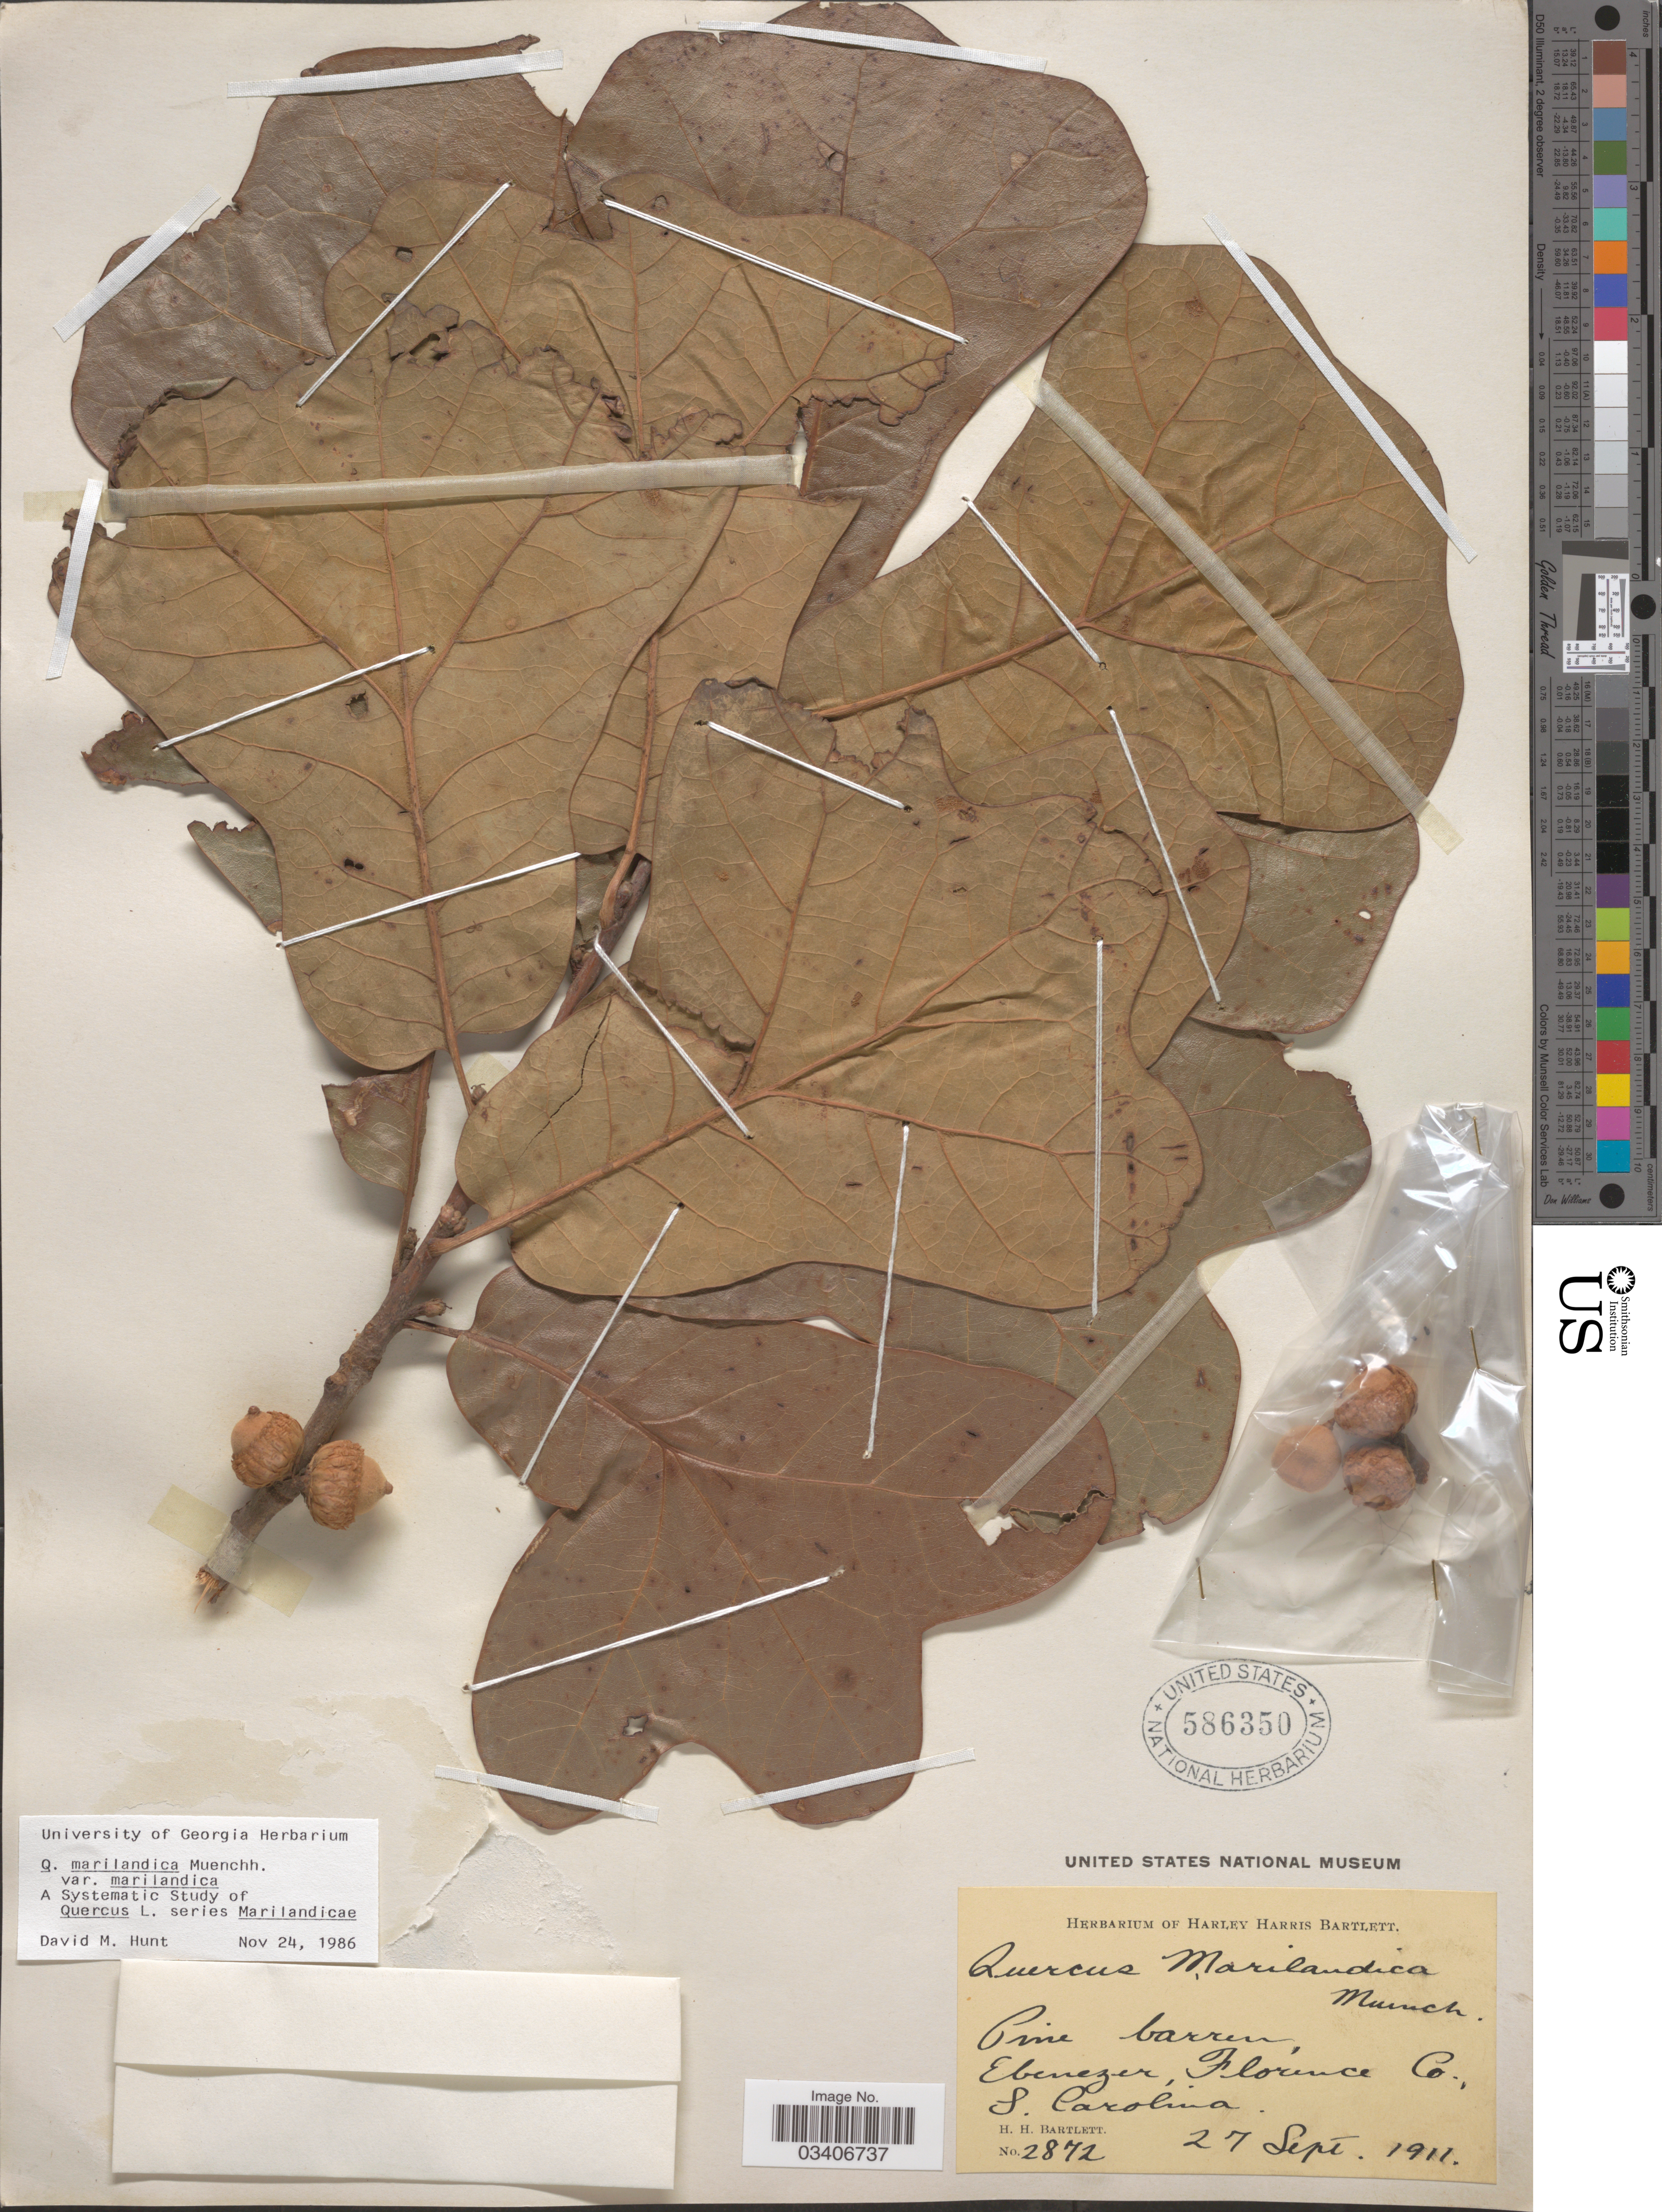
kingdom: Plantae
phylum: Tracheophyta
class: Magnoliopsida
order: Fagales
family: Fagaceae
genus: Quercus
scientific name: Quercus marilandica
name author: (L.) Münchh.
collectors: H. H. Bartlett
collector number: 2872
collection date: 1911-09-27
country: United States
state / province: South Carolina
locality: Ebenezer, Florence Co.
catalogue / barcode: US 586350